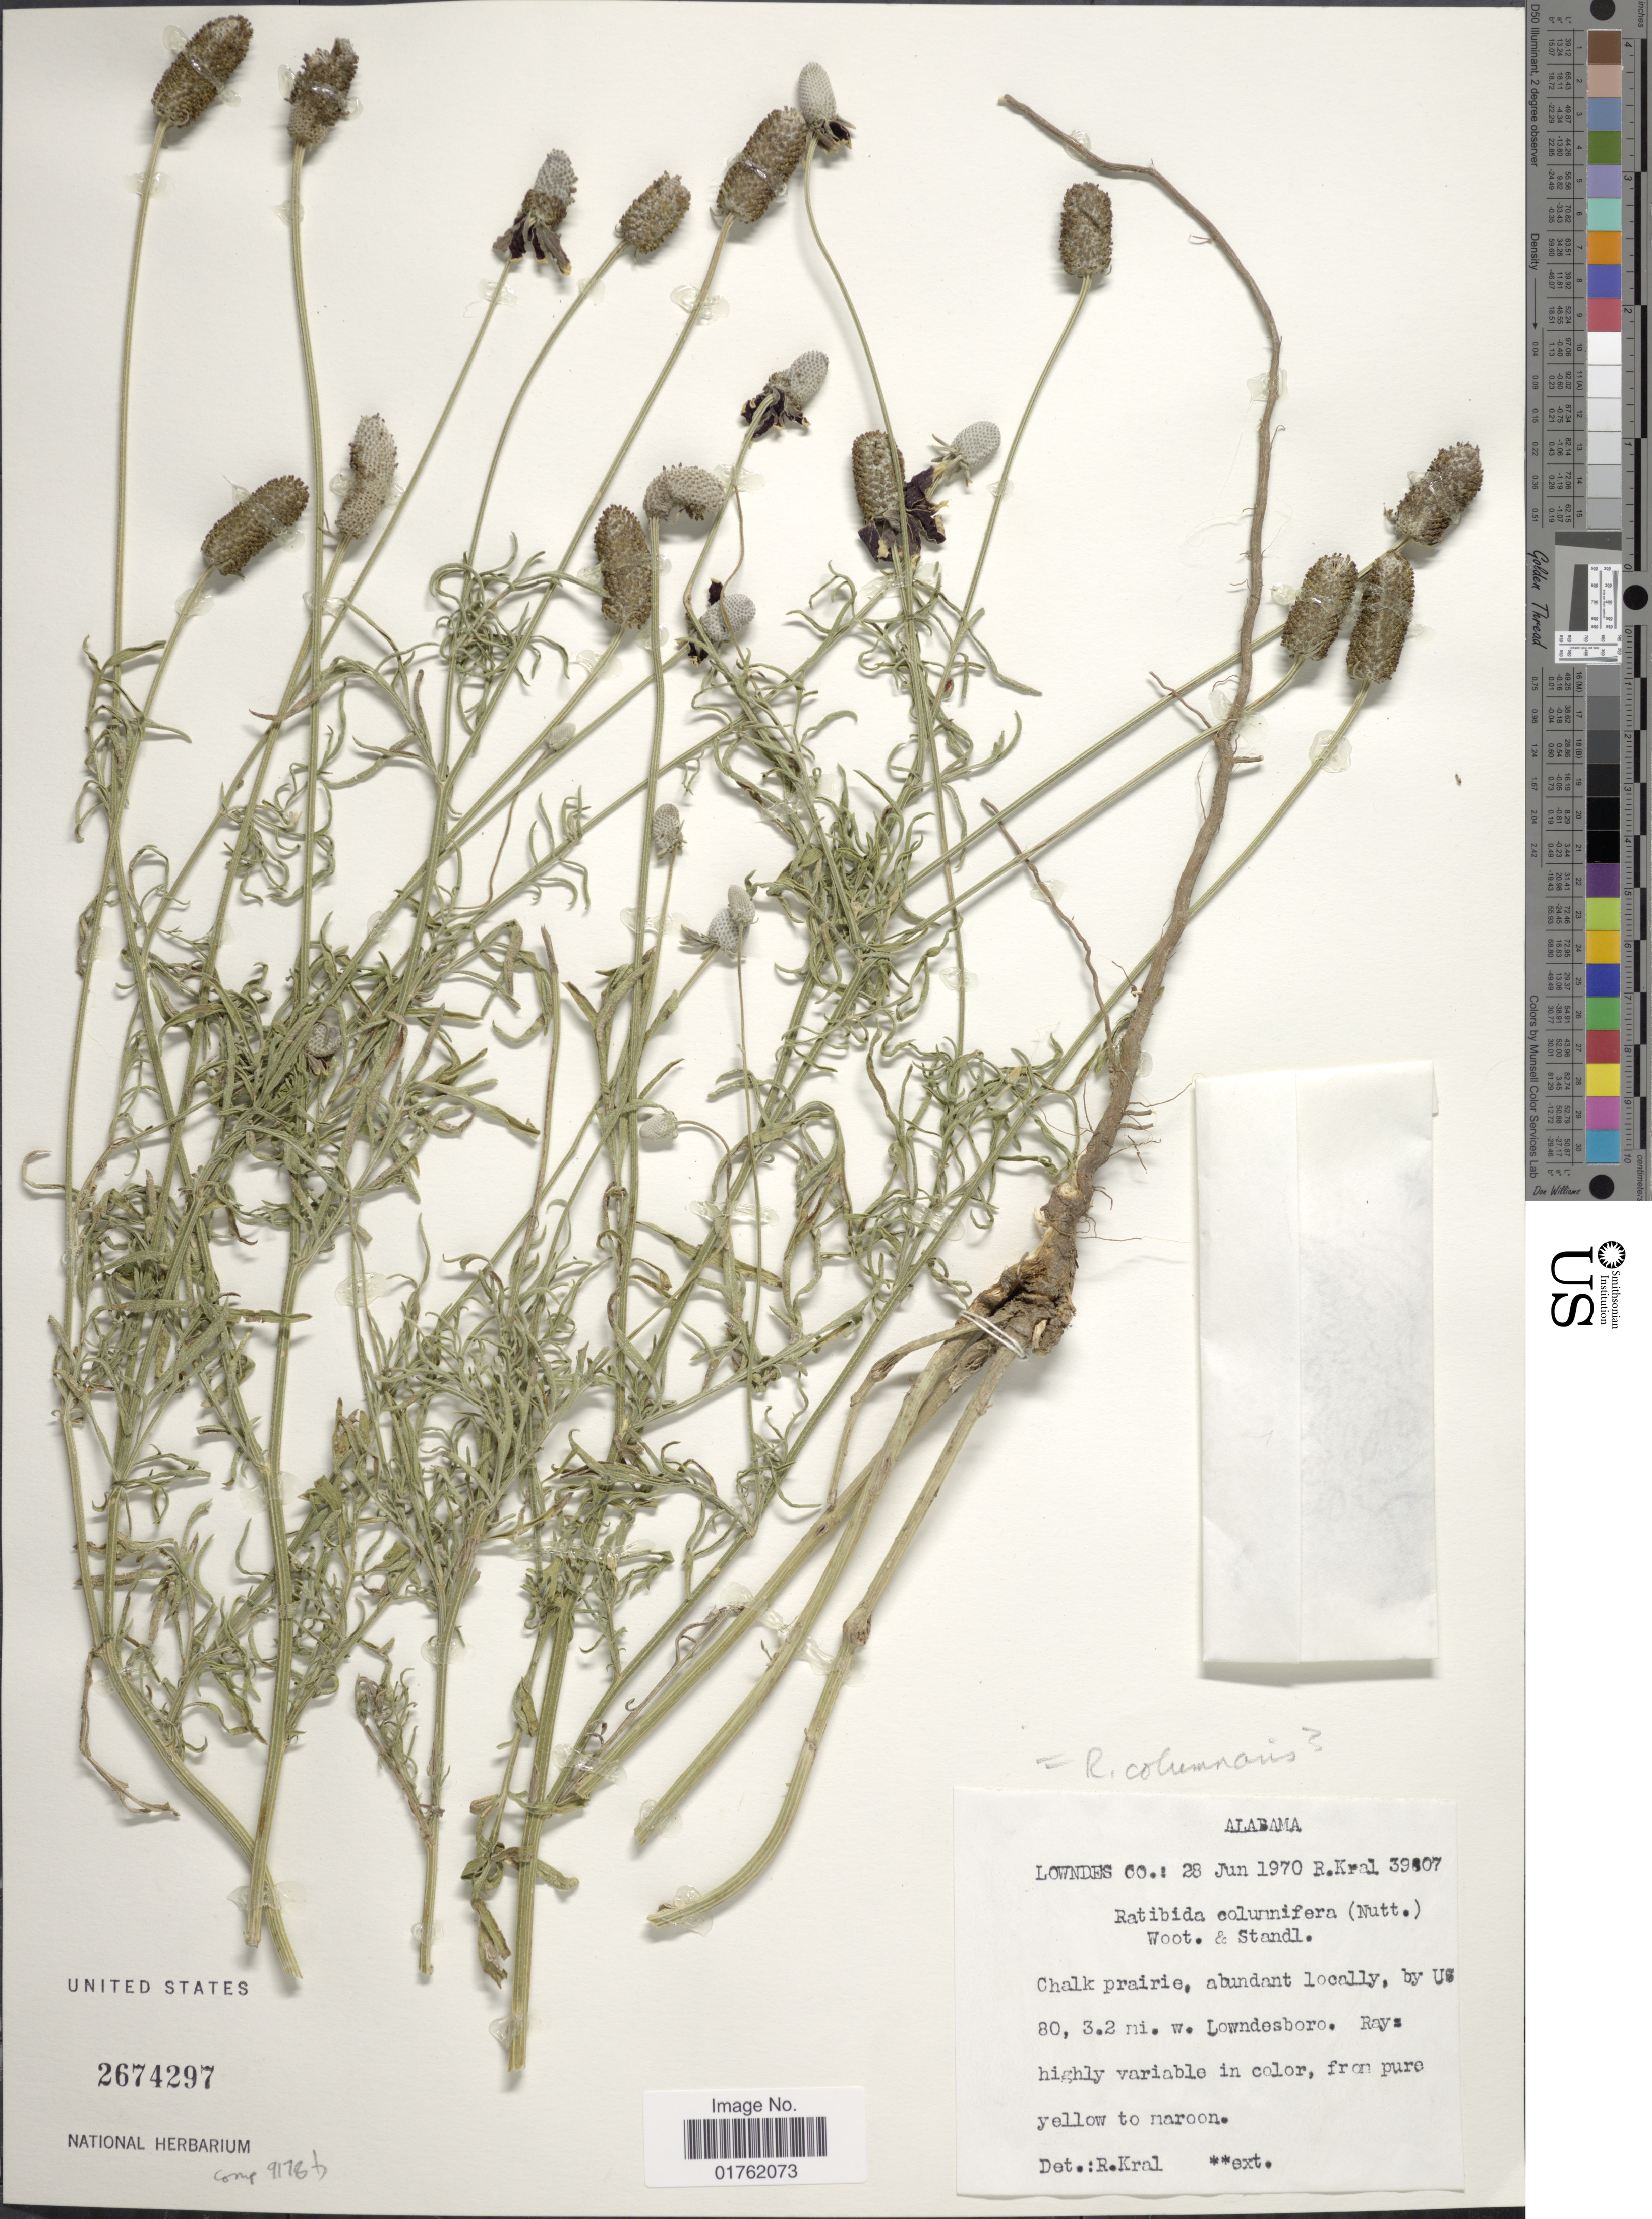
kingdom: Plantae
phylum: Tracheophyta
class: Magnoliopsida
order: Asterales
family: Asteraceae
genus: Ratibida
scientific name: Ratibida columnaris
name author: (Pursh) D. Don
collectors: R. Kral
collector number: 39!07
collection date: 1970-06-28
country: United States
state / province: Alabama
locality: Lowndes Co, Chalk prairie, abundant locally, by US 80, 3.2 mi w. Lowdesboro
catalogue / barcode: US 2674297